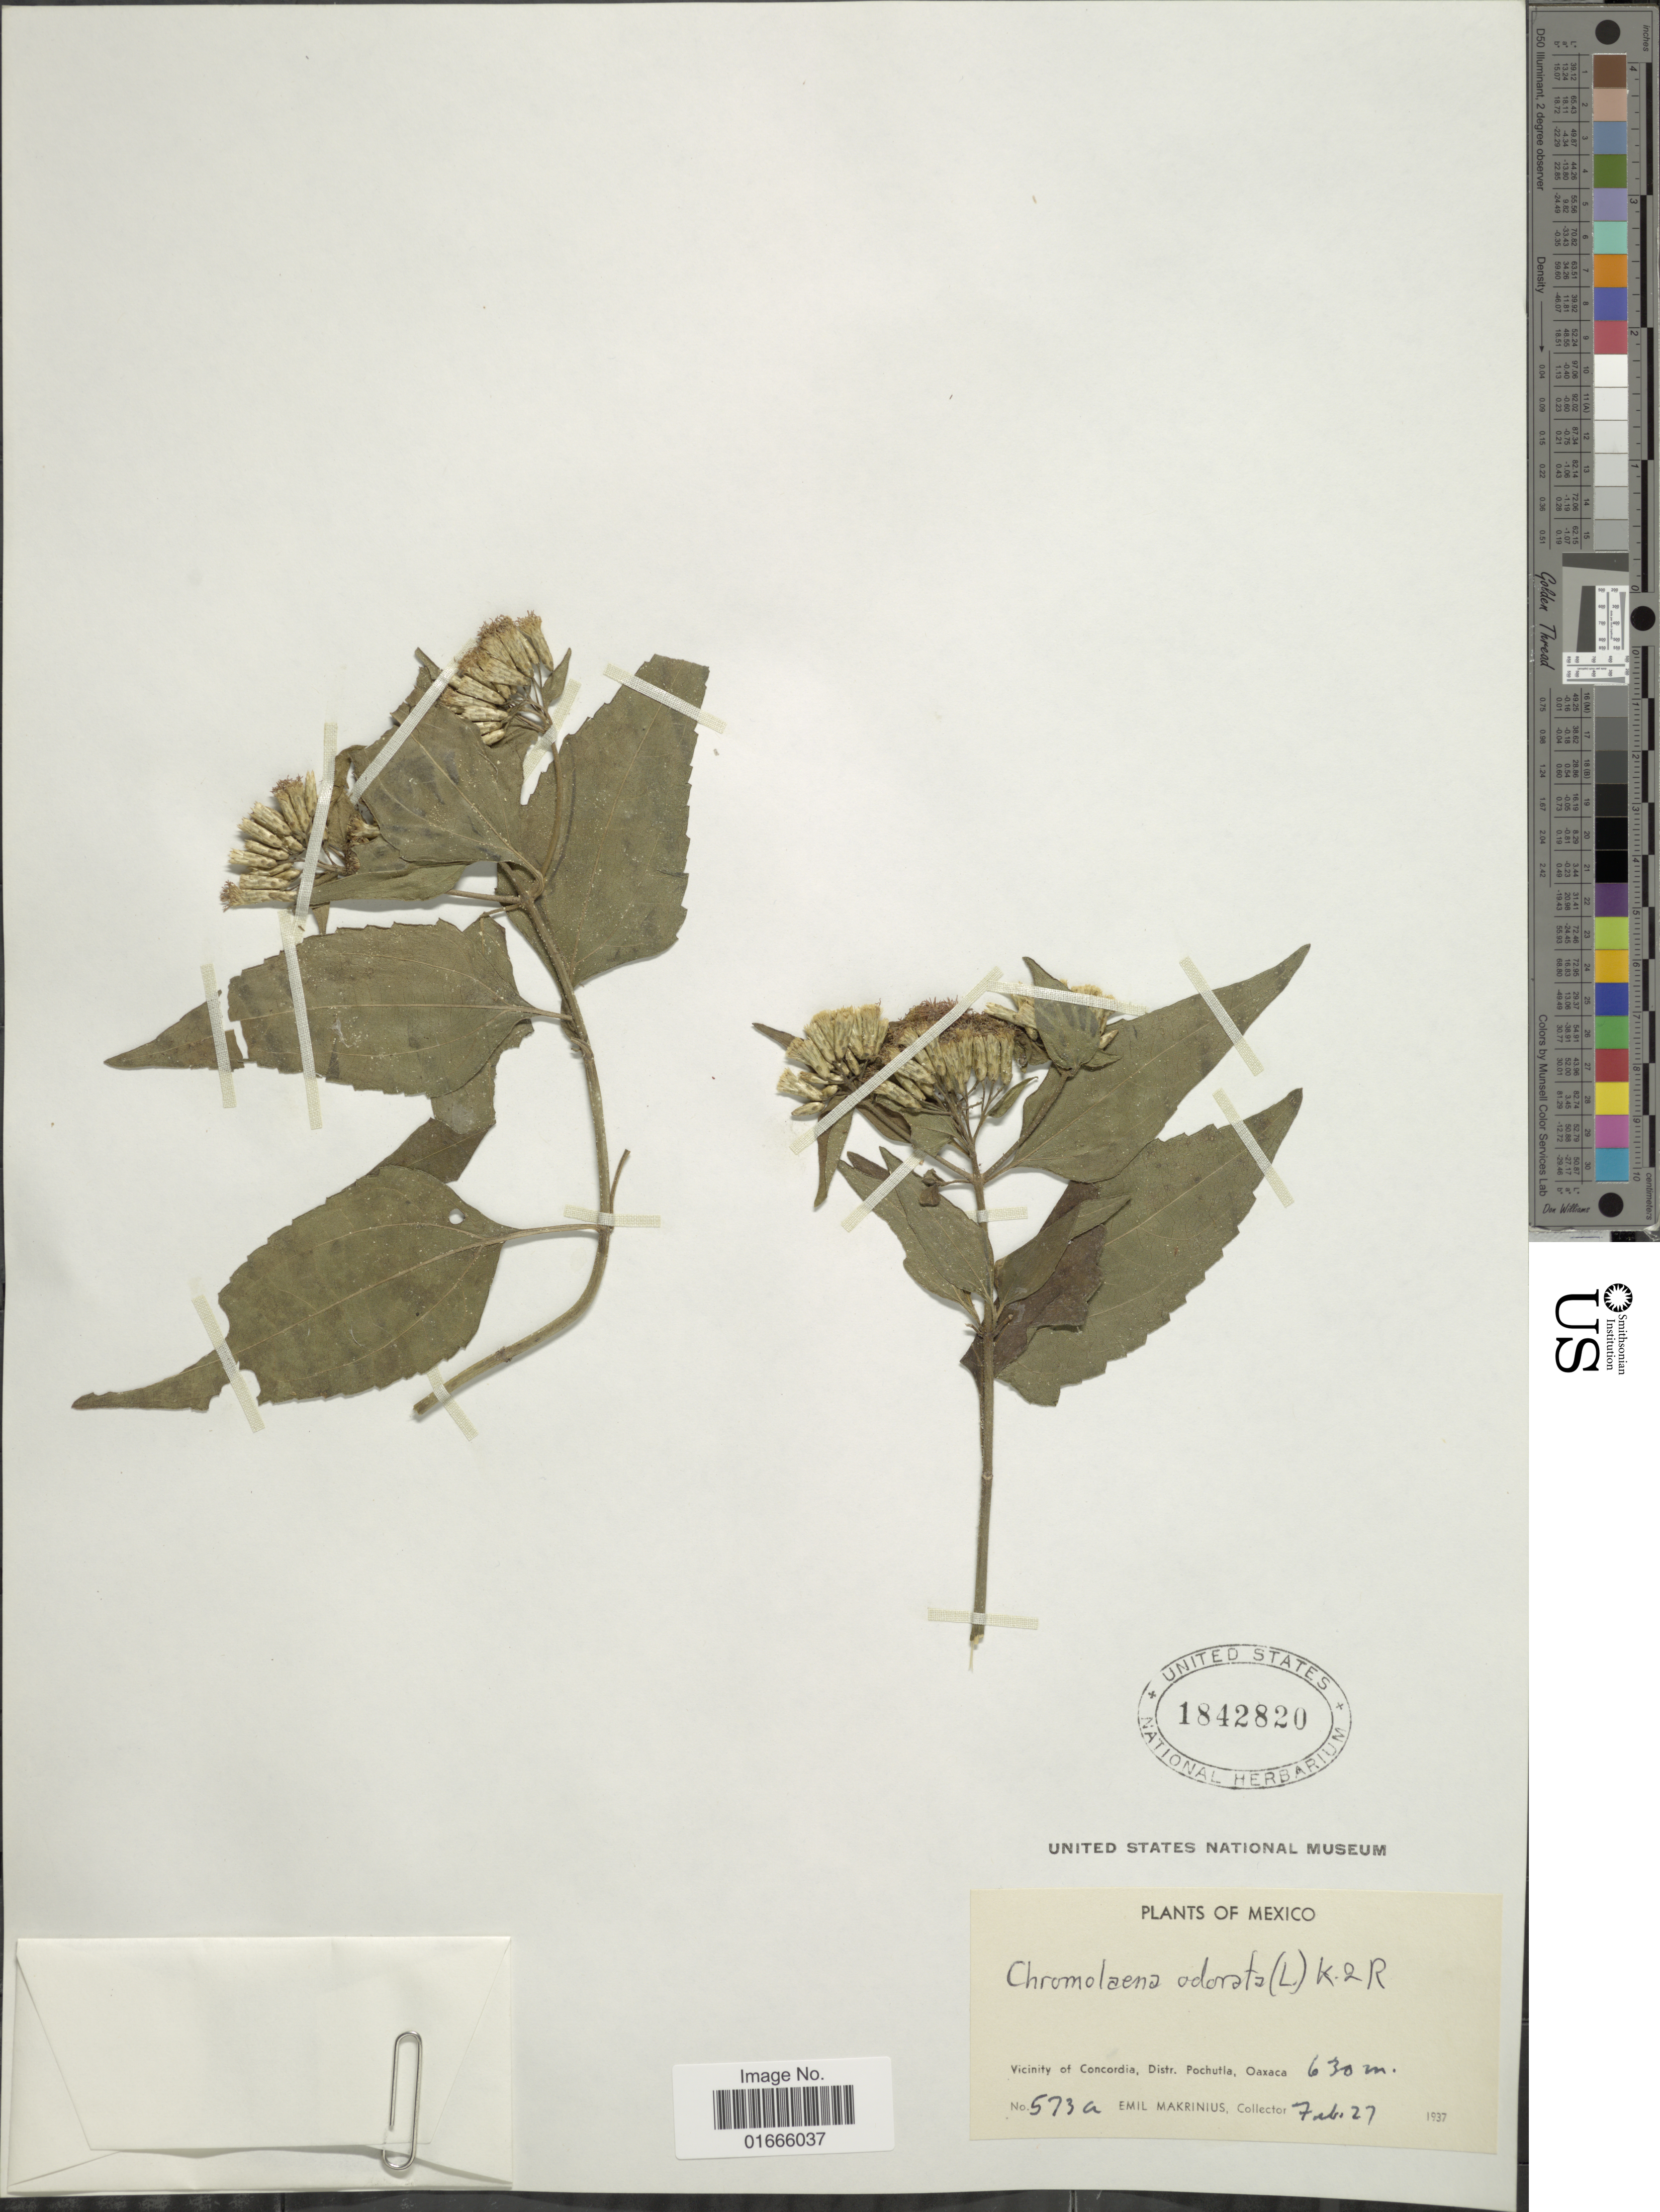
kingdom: Plantae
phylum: Tracheophyta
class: Magnoliopsida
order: Asterales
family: Asteraceae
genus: Chromolaena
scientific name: Chromolaena odorata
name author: (L.) R.M. King & H. Rob.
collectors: E. Makrinus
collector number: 573a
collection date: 1937-02-27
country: Mexico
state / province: Oaxaca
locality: Vicinity of Concordia, Distr. Pochutla, Oaxaca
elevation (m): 630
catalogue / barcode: US 1842820